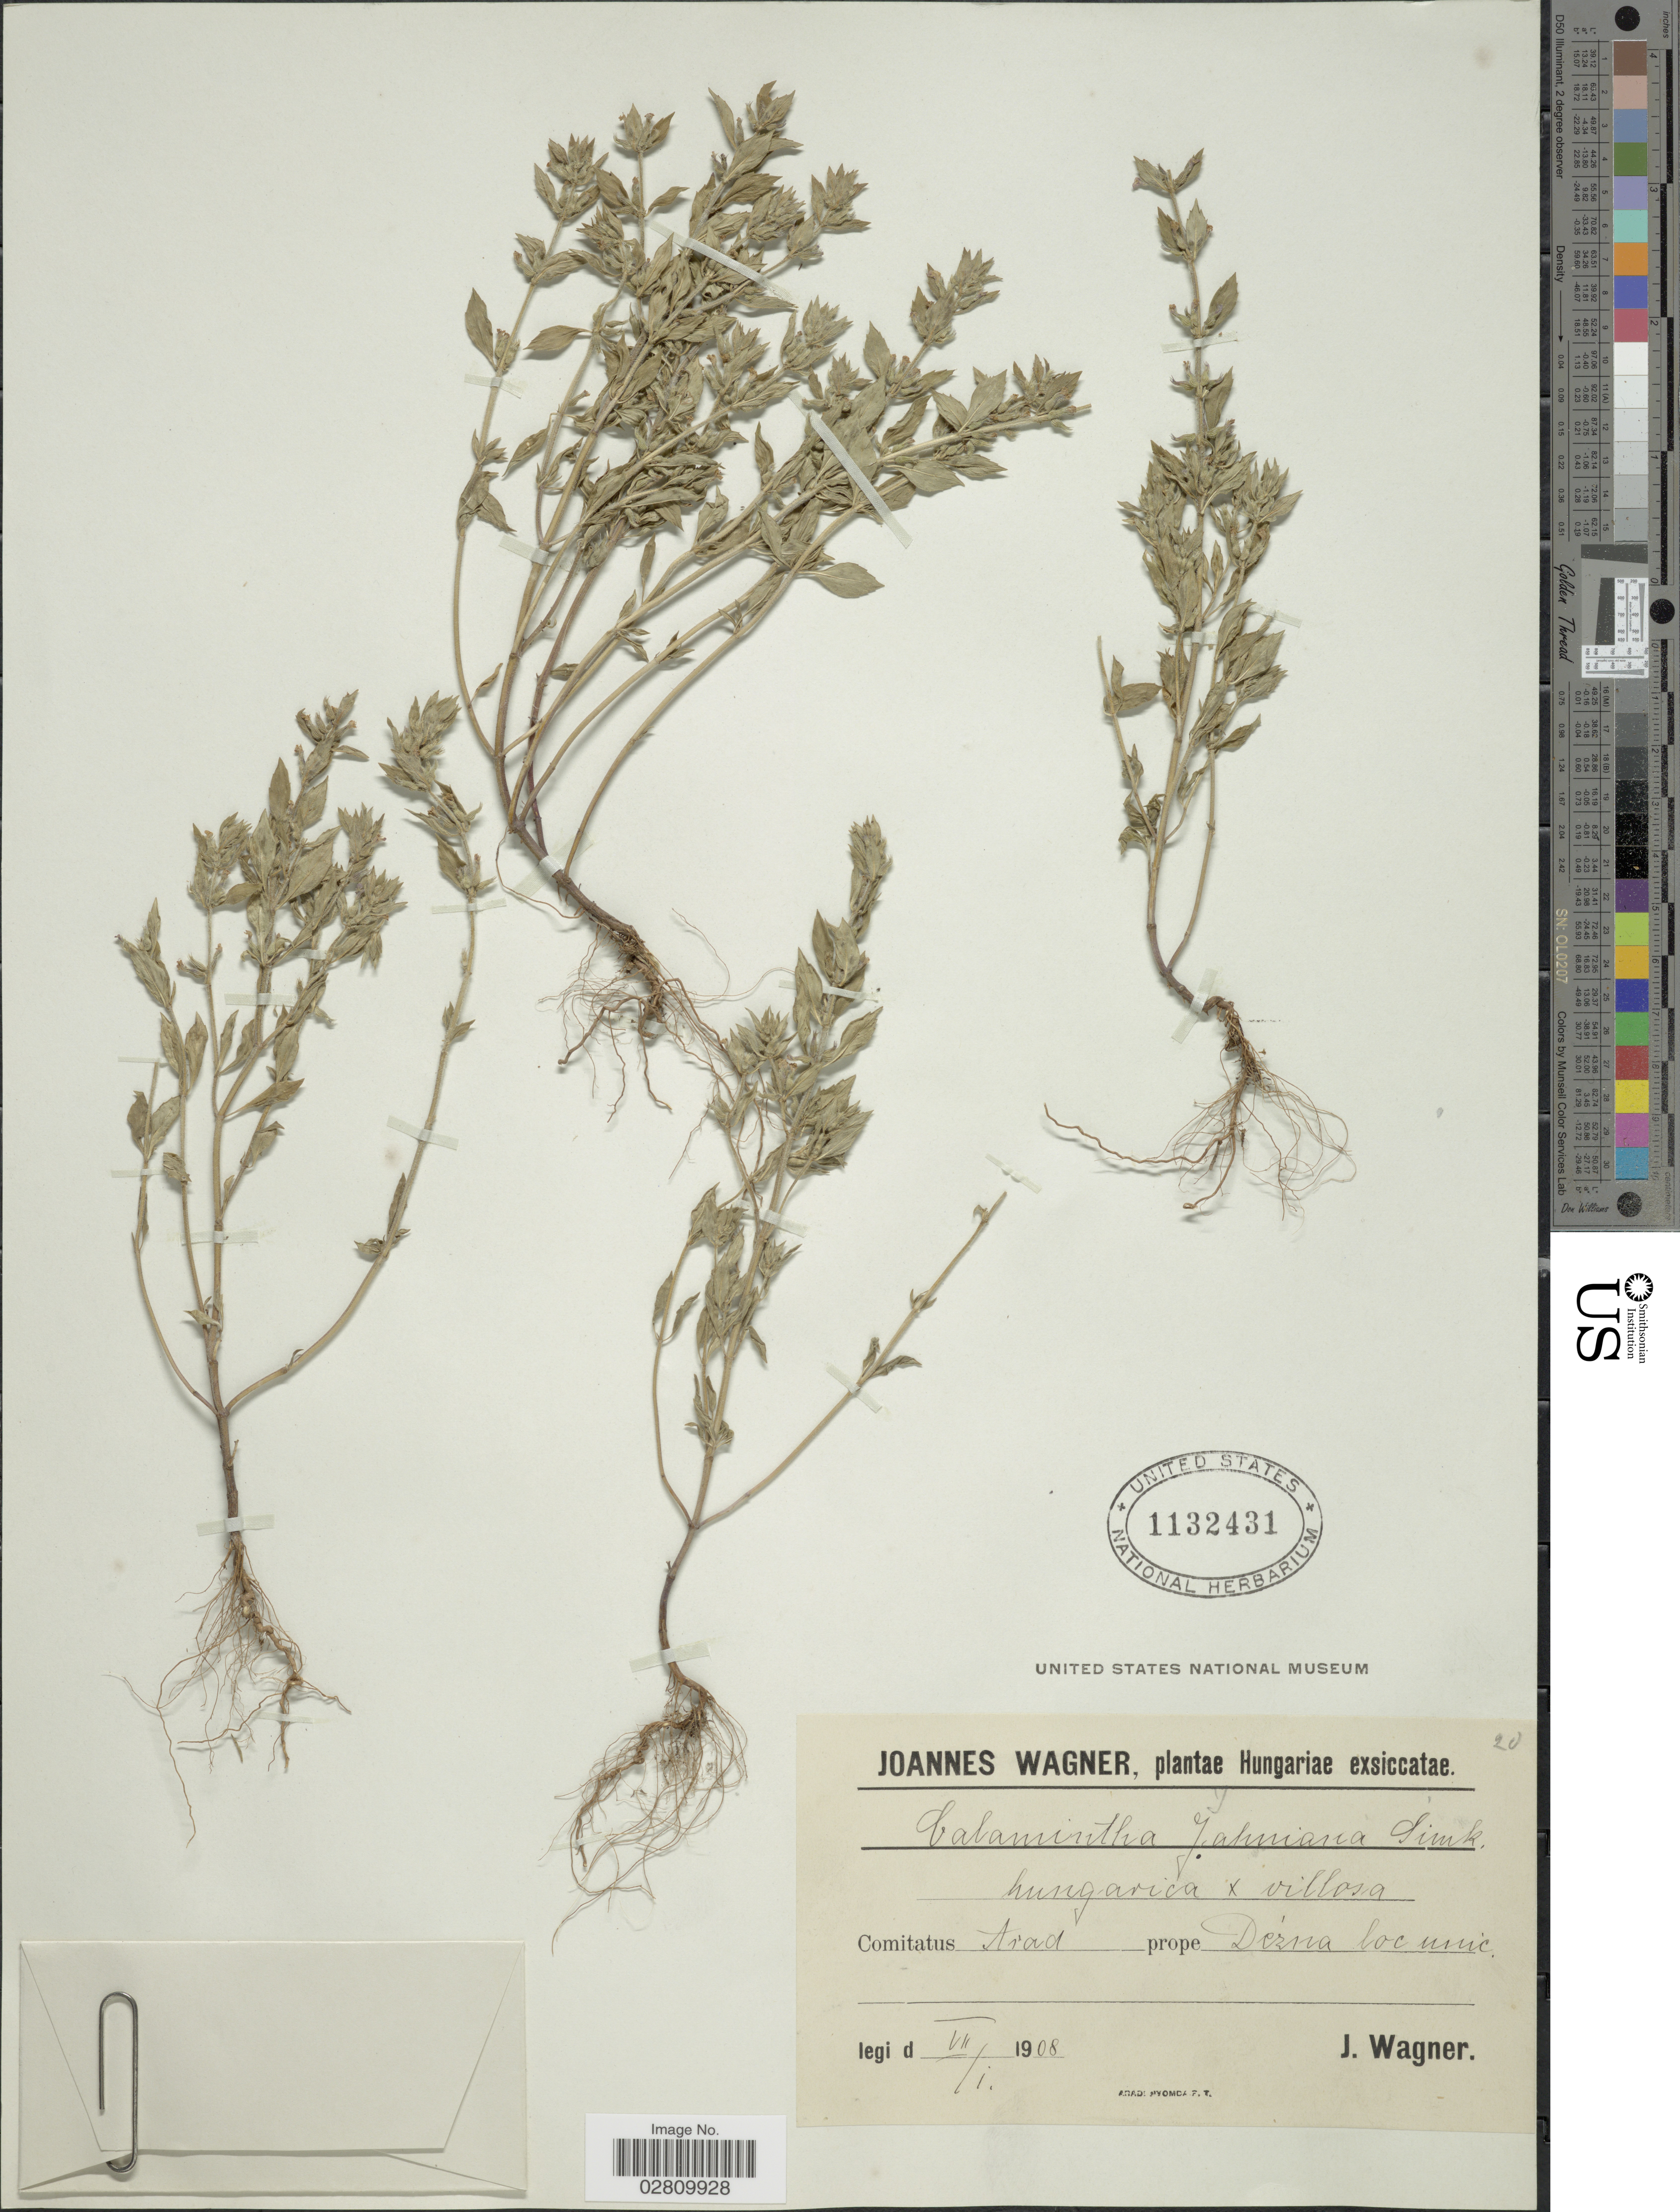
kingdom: Plantae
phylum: Tracheophyta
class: Magnoliopsida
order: Lamiales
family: Lamiaceae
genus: Calamintha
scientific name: Calamintha x jahniana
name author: Simonk.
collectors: J. Wagner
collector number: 20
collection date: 1908-07-01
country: Hungary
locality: Comitatus Arad prope Dézna loc unic.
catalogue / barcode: US 1132431